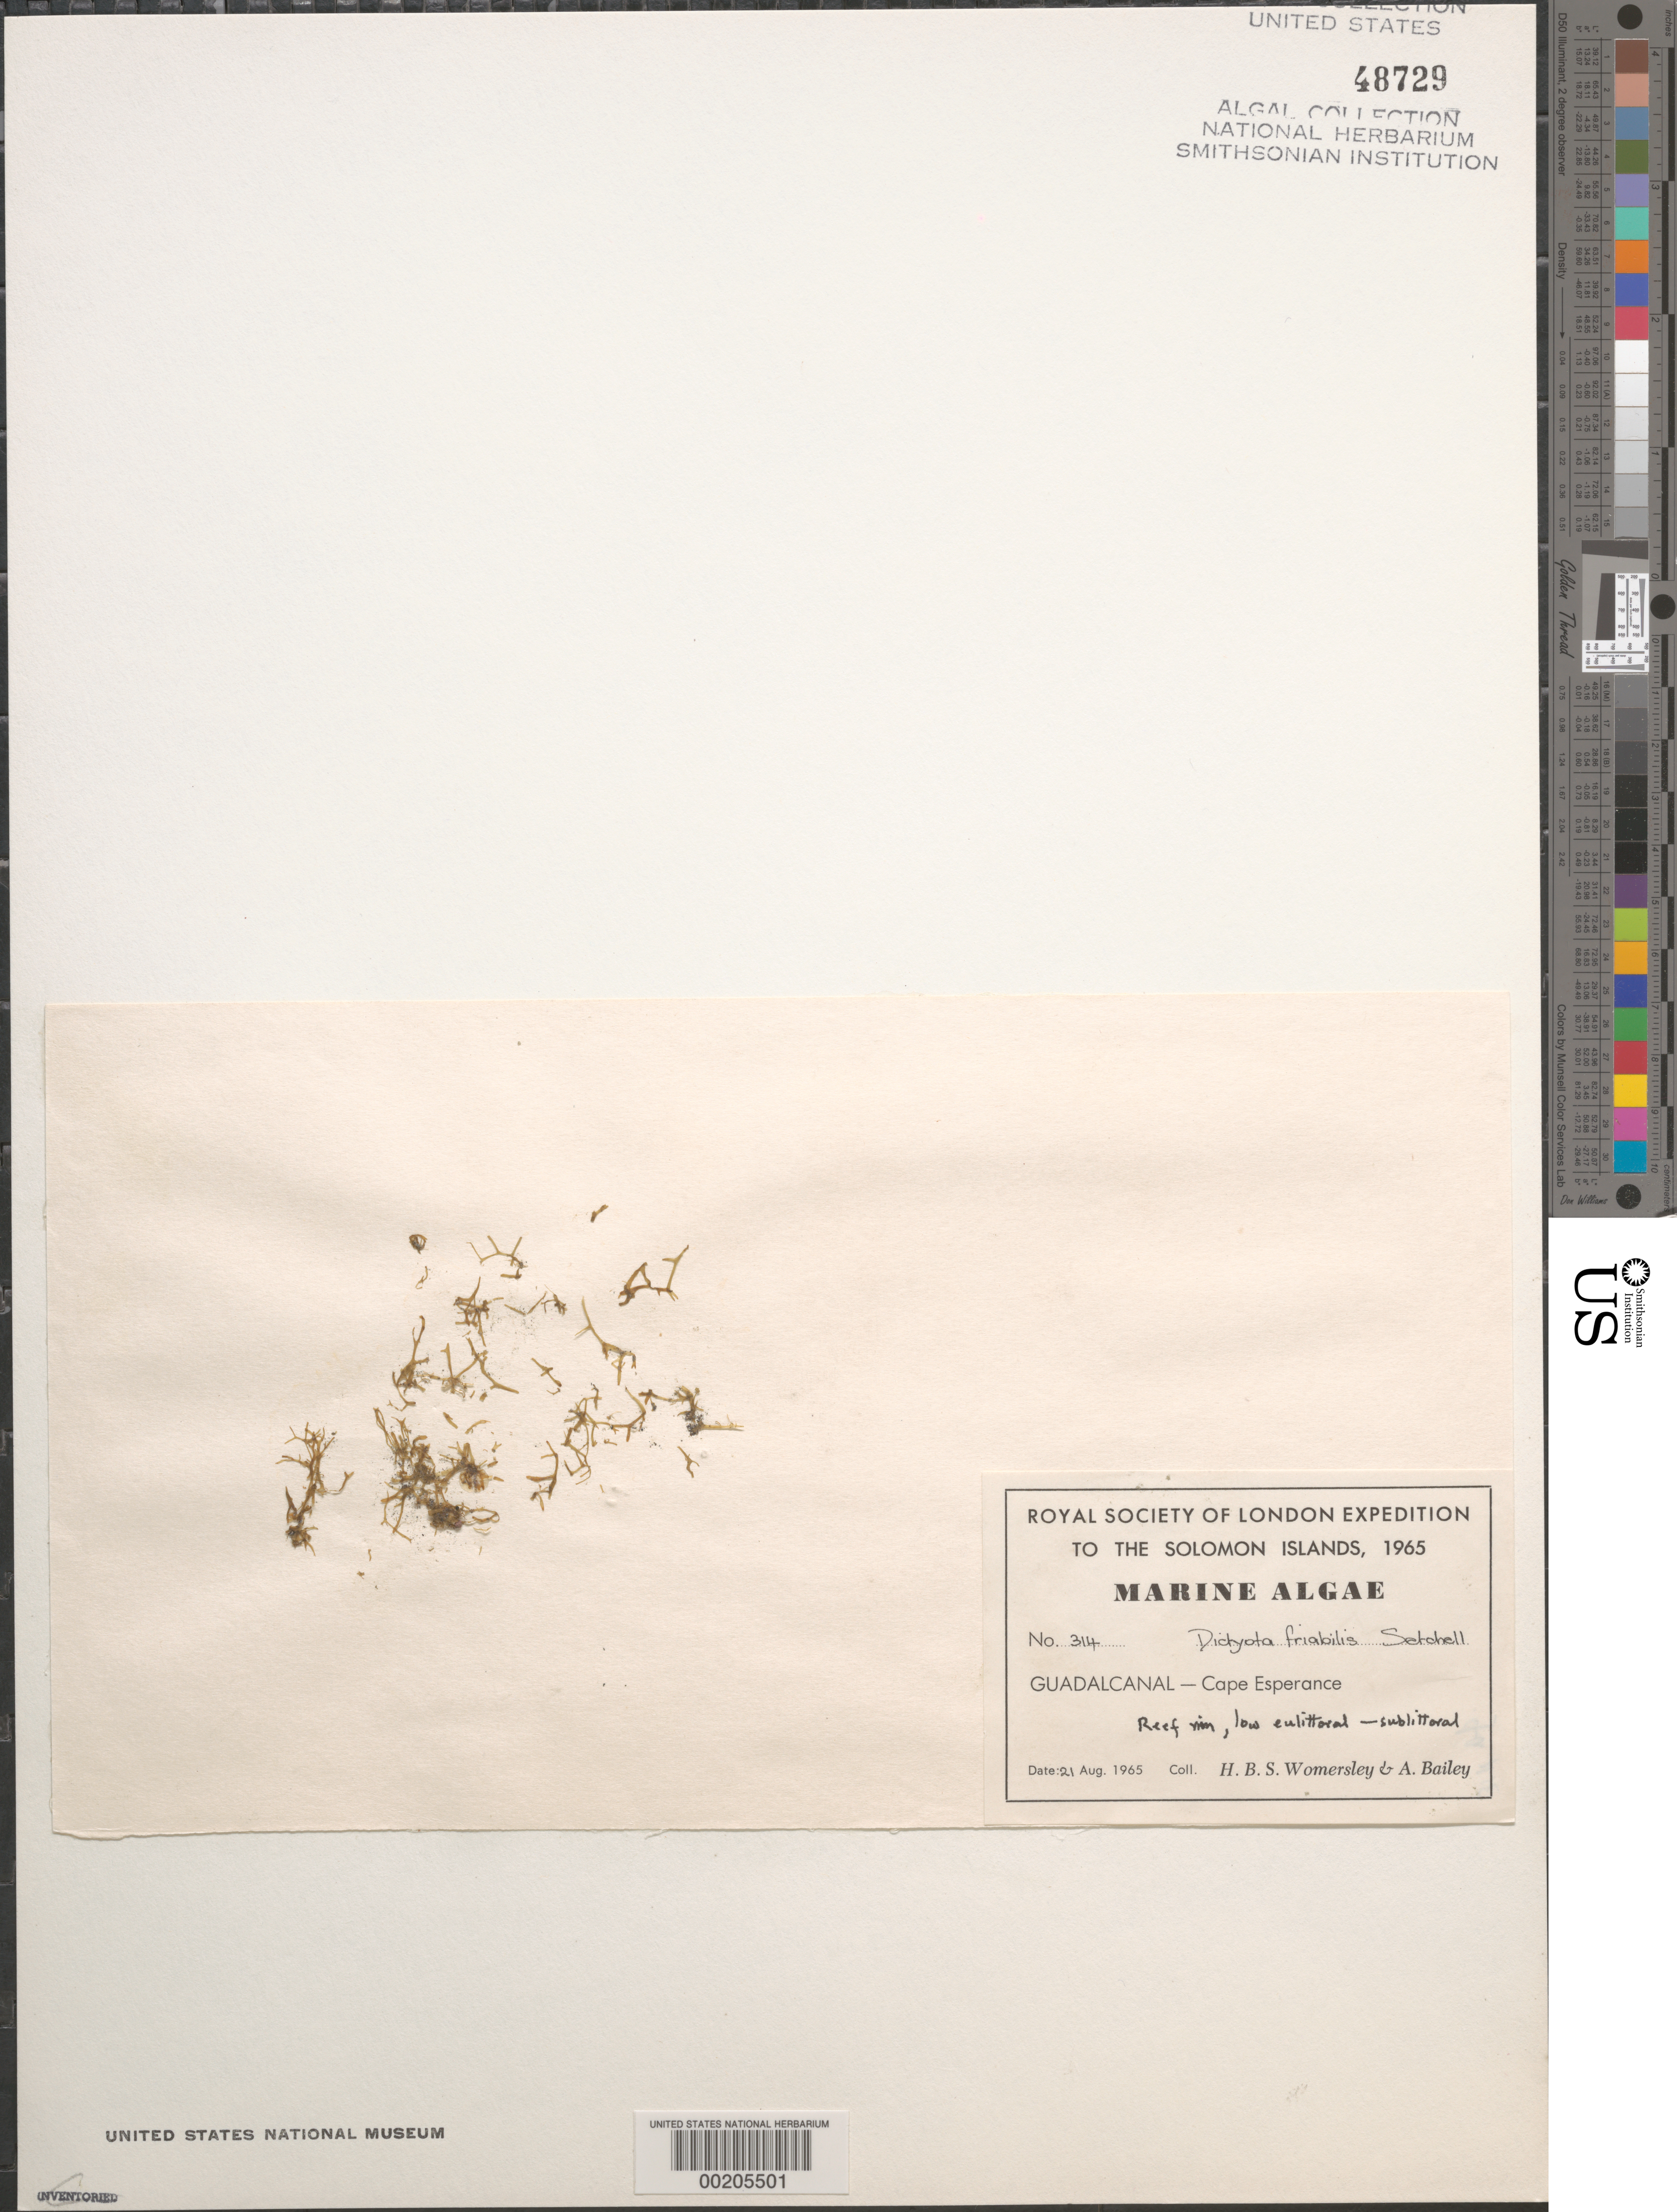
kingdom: Chromista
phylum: Ochrophyta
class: Phaeophyceae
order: Dictyotales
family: Dictyotaceae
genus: Dictyota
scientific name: Dictyota friabilis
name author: Setch.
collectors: H. B. S. Womersley & A. Bailey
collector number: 314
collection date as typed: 21 Aug 1965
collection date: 1965-08-21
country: Solomon Islands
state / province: Guadalcanal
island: Guadalcanal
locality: Cape Esperance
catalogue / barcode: US 48729